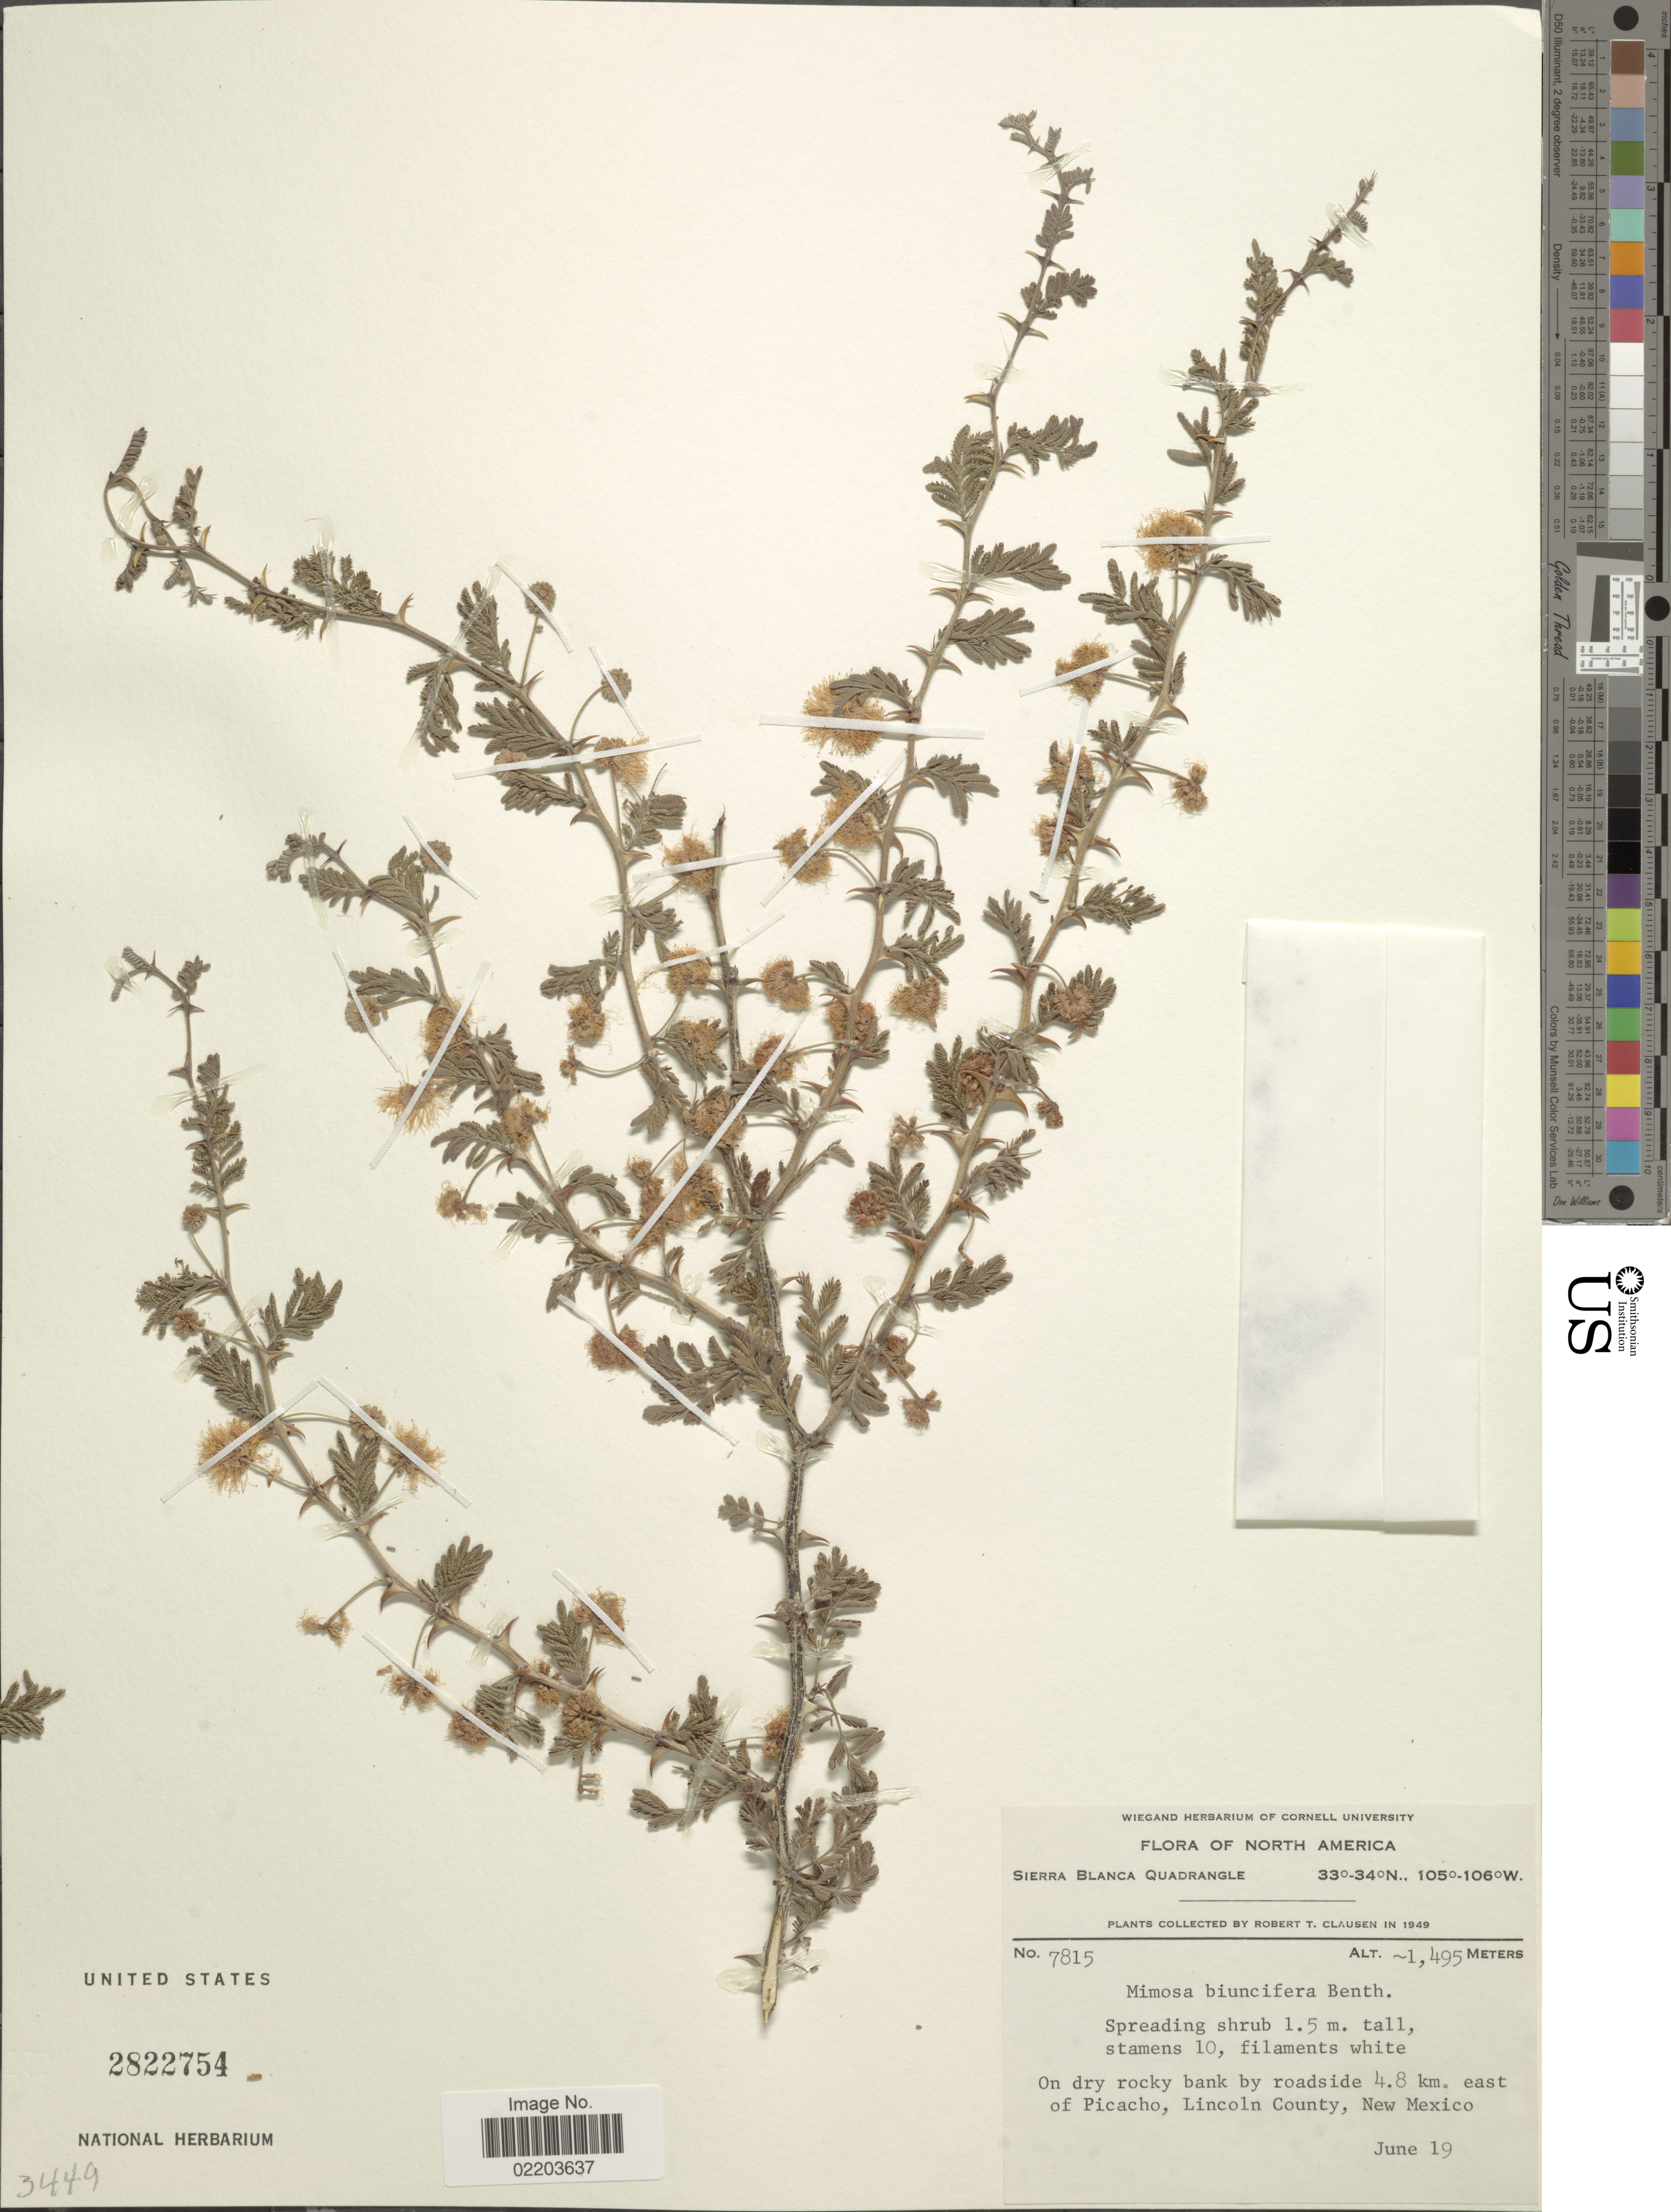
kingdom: Plantae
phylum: Tracheophyta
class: Magnoliopsida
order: Fabales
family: Fabaceae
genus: Mimosa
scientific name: Mimosa biuncifera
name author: Benth.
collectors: R. T. Clausen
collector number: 7815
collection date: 1949-06-19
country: United States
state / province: New Mexico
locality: Sierra Blanca Quadrangle, On dry rrocky bank by roadside 4.8 km. east of Picacho, Lincoln County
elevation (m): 1495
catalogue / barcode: US 2822754